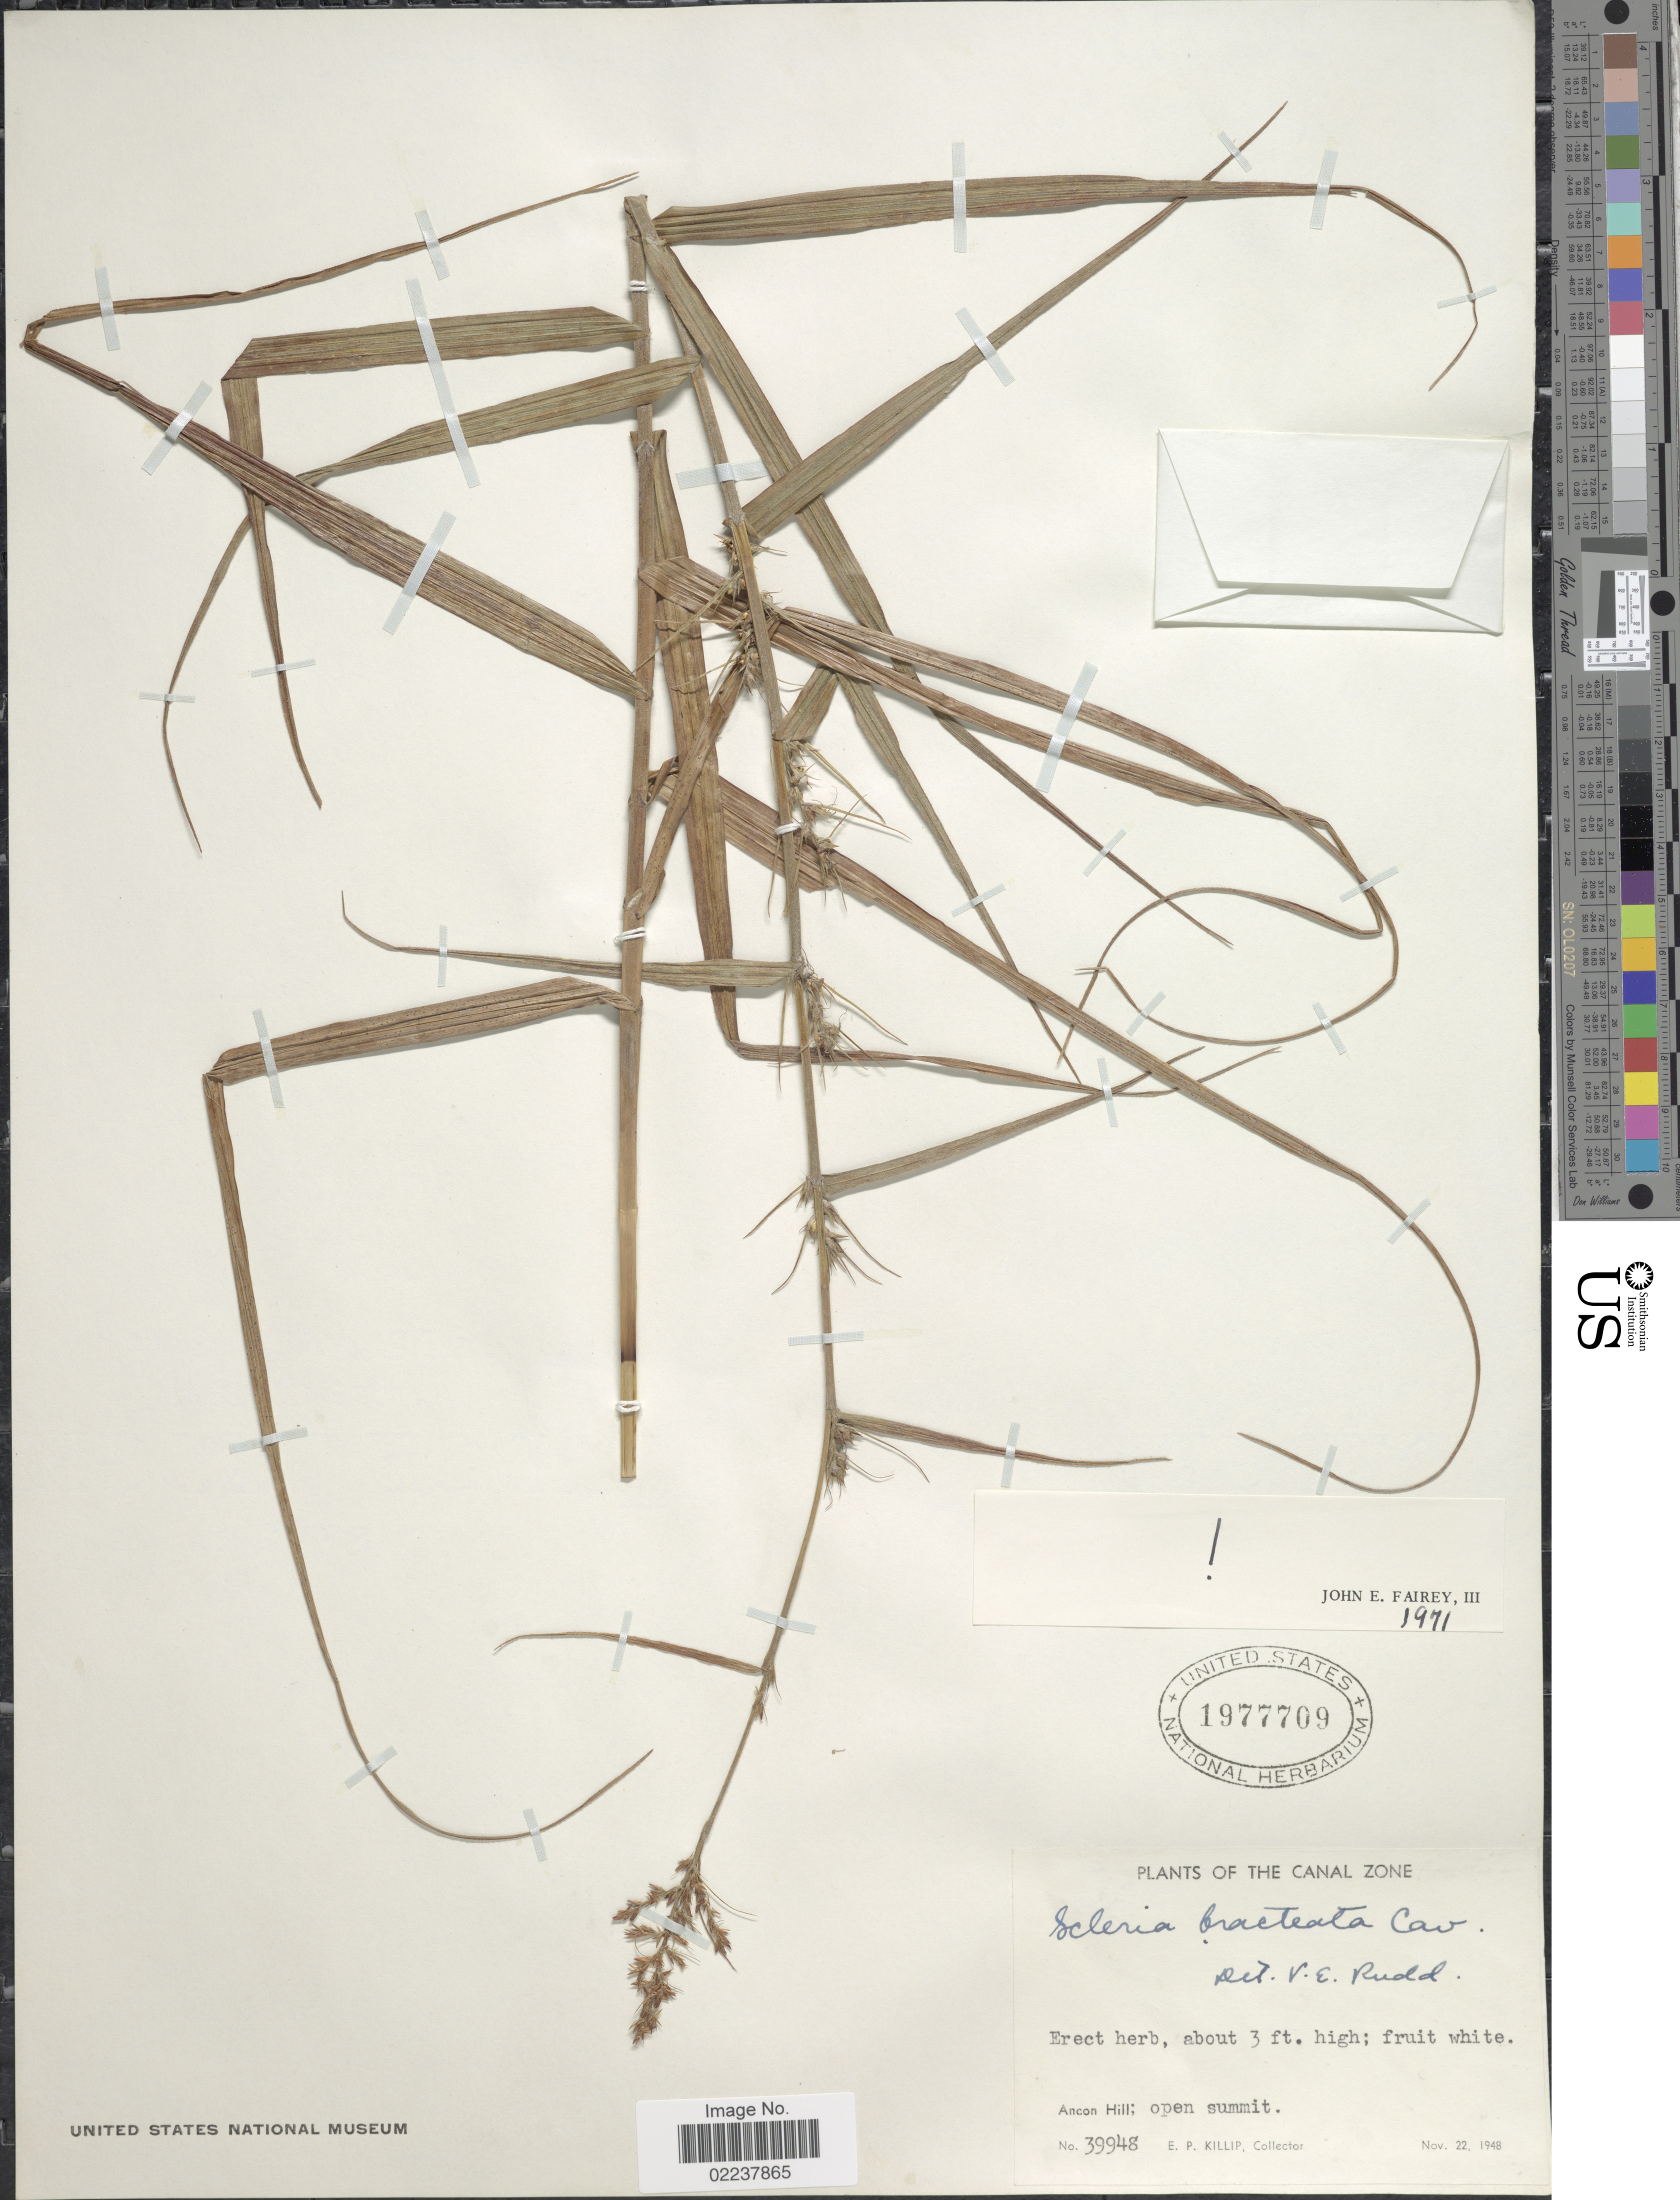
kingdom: Plantae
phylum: Tracheophyta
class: Liliopsida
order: Poales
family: Cyperaceae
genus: Scleria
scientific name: Scleria bracteata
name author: Cav.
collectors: E. P. Killip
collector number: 39948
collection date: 1948-11-22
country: Panama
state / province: Colón / Panamá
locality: Canal Zone, Ancon Hill,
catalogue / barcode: US 1977709